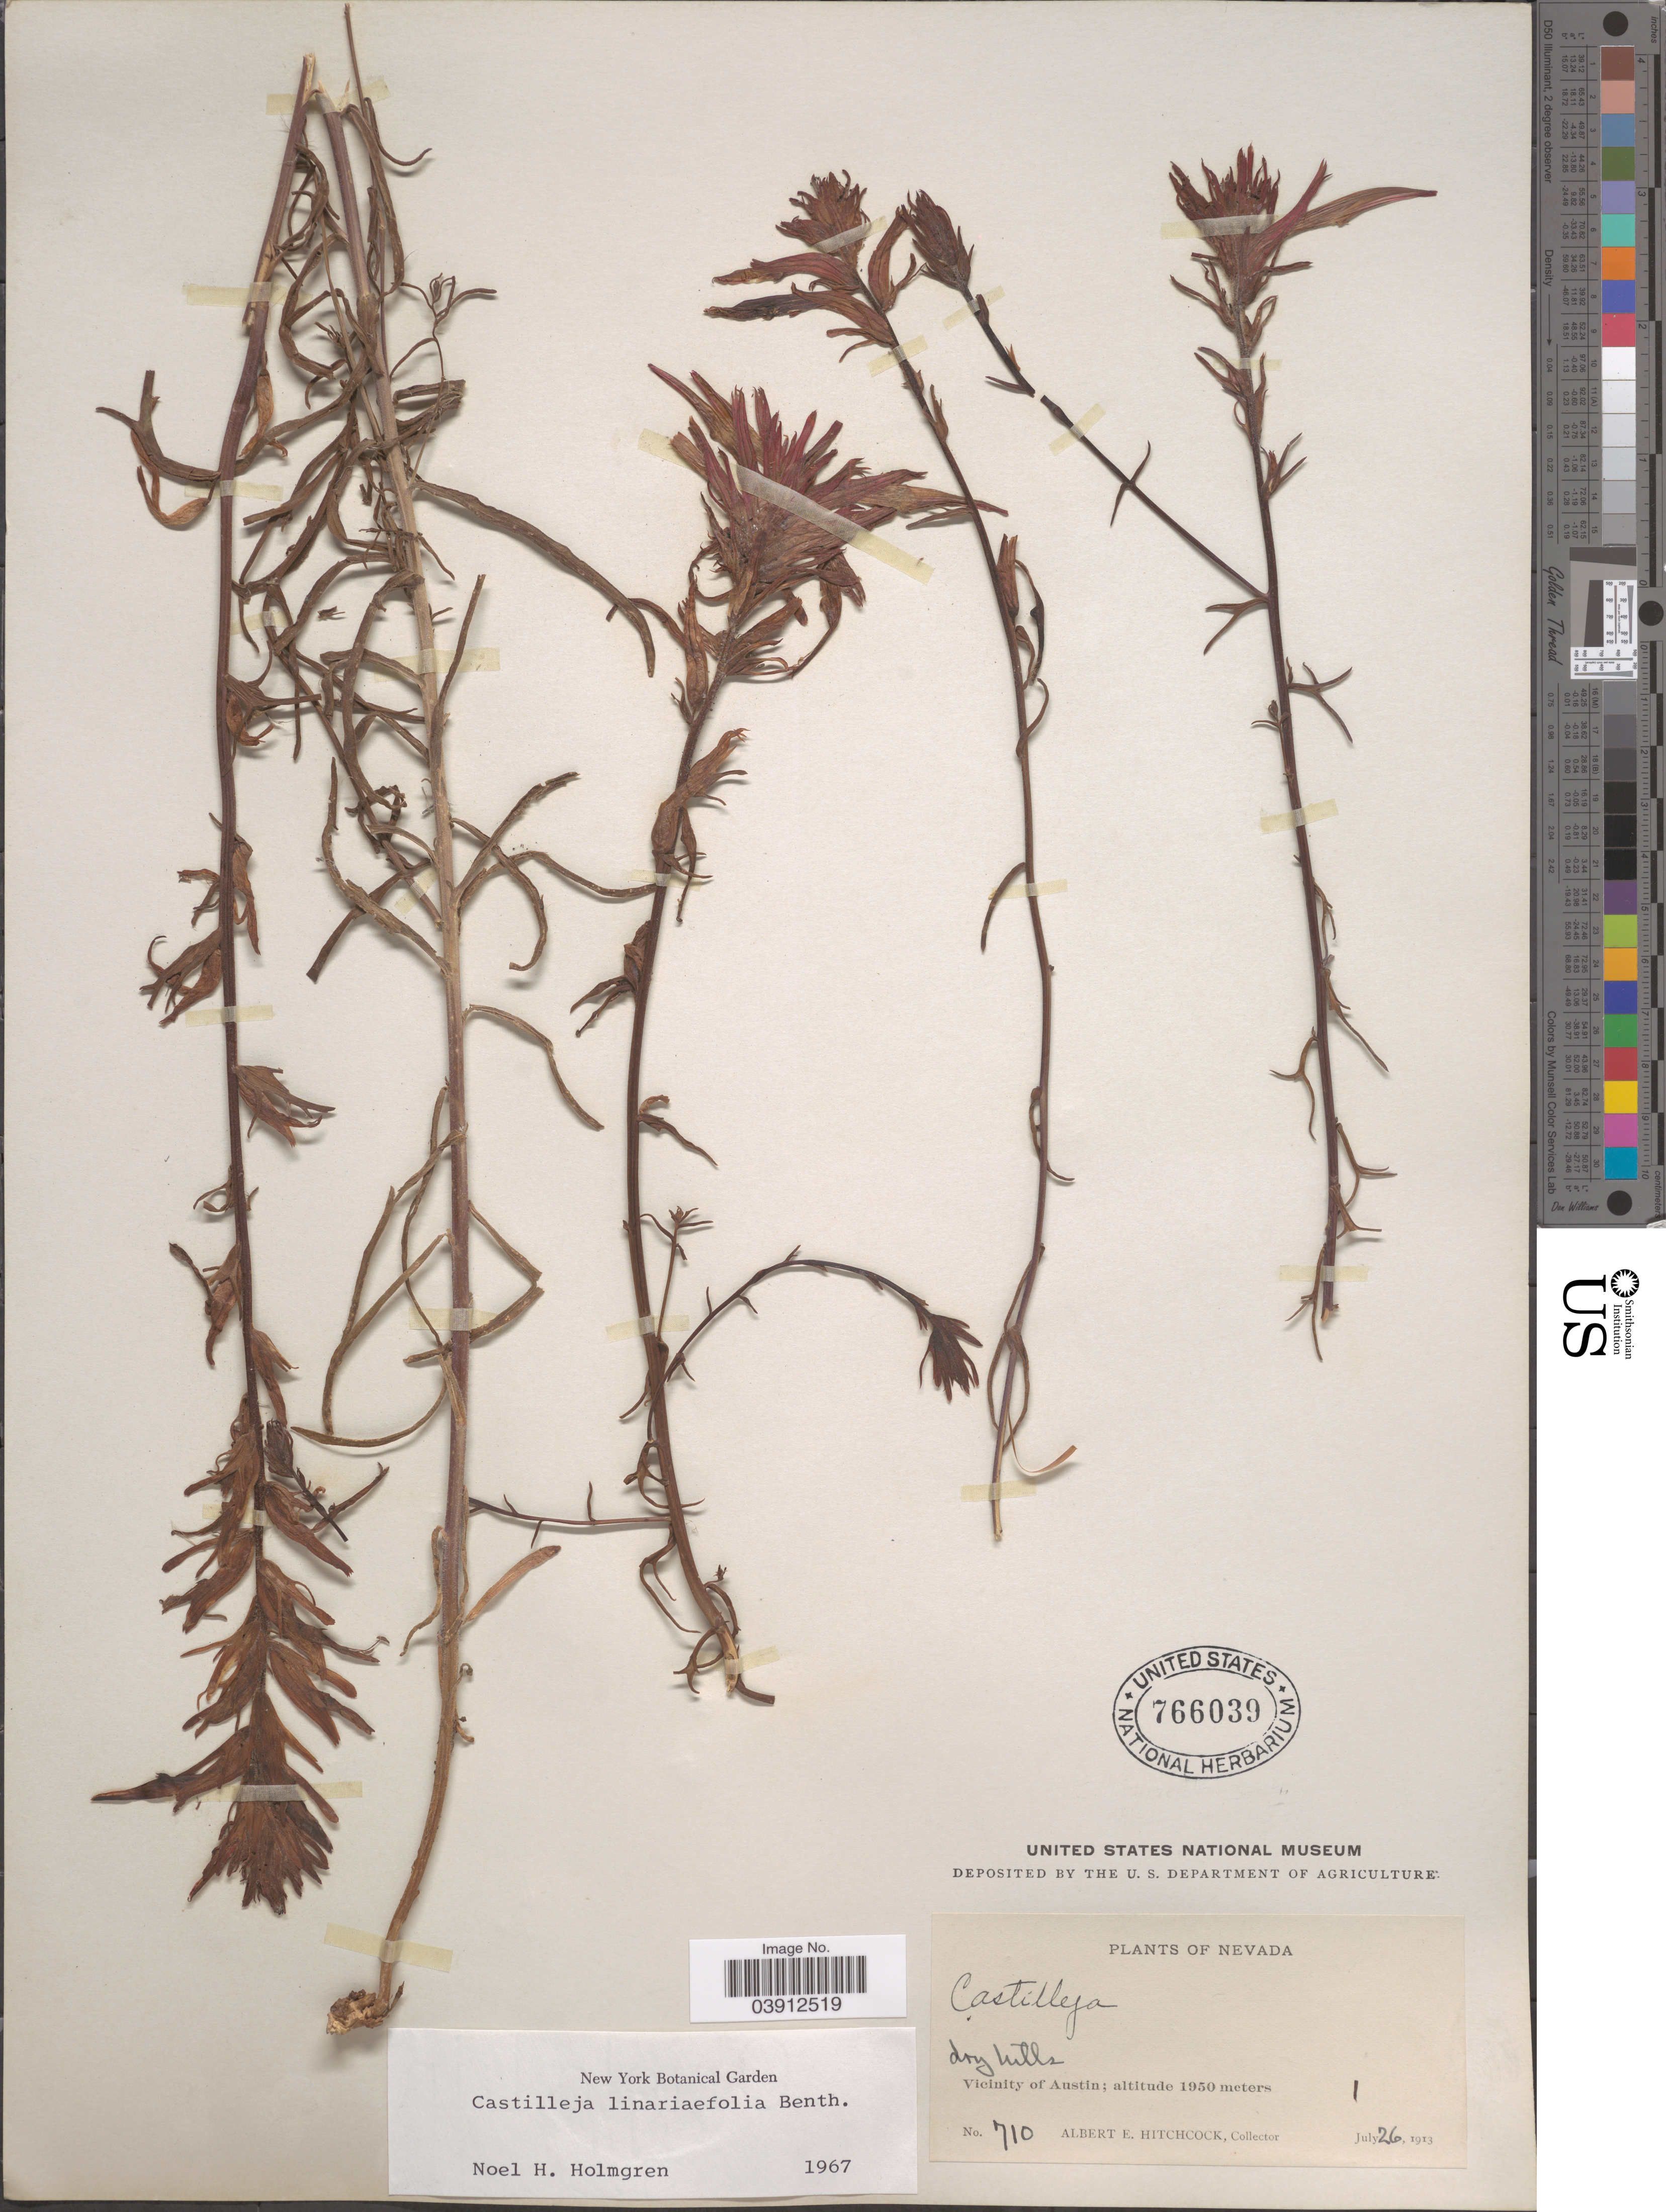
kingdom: Plantae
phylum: Tracheophyta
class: Magnoliopsida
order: Lamiales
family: Orobanchaceae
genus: Castilleja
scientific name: Castilleja linariifolia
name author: Benth.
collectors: A. Hitchcock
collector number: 710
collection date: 1913-07-26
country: United States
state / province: Nevada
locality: Vicinity of Austin.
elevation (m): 1950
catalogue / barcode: US 766039